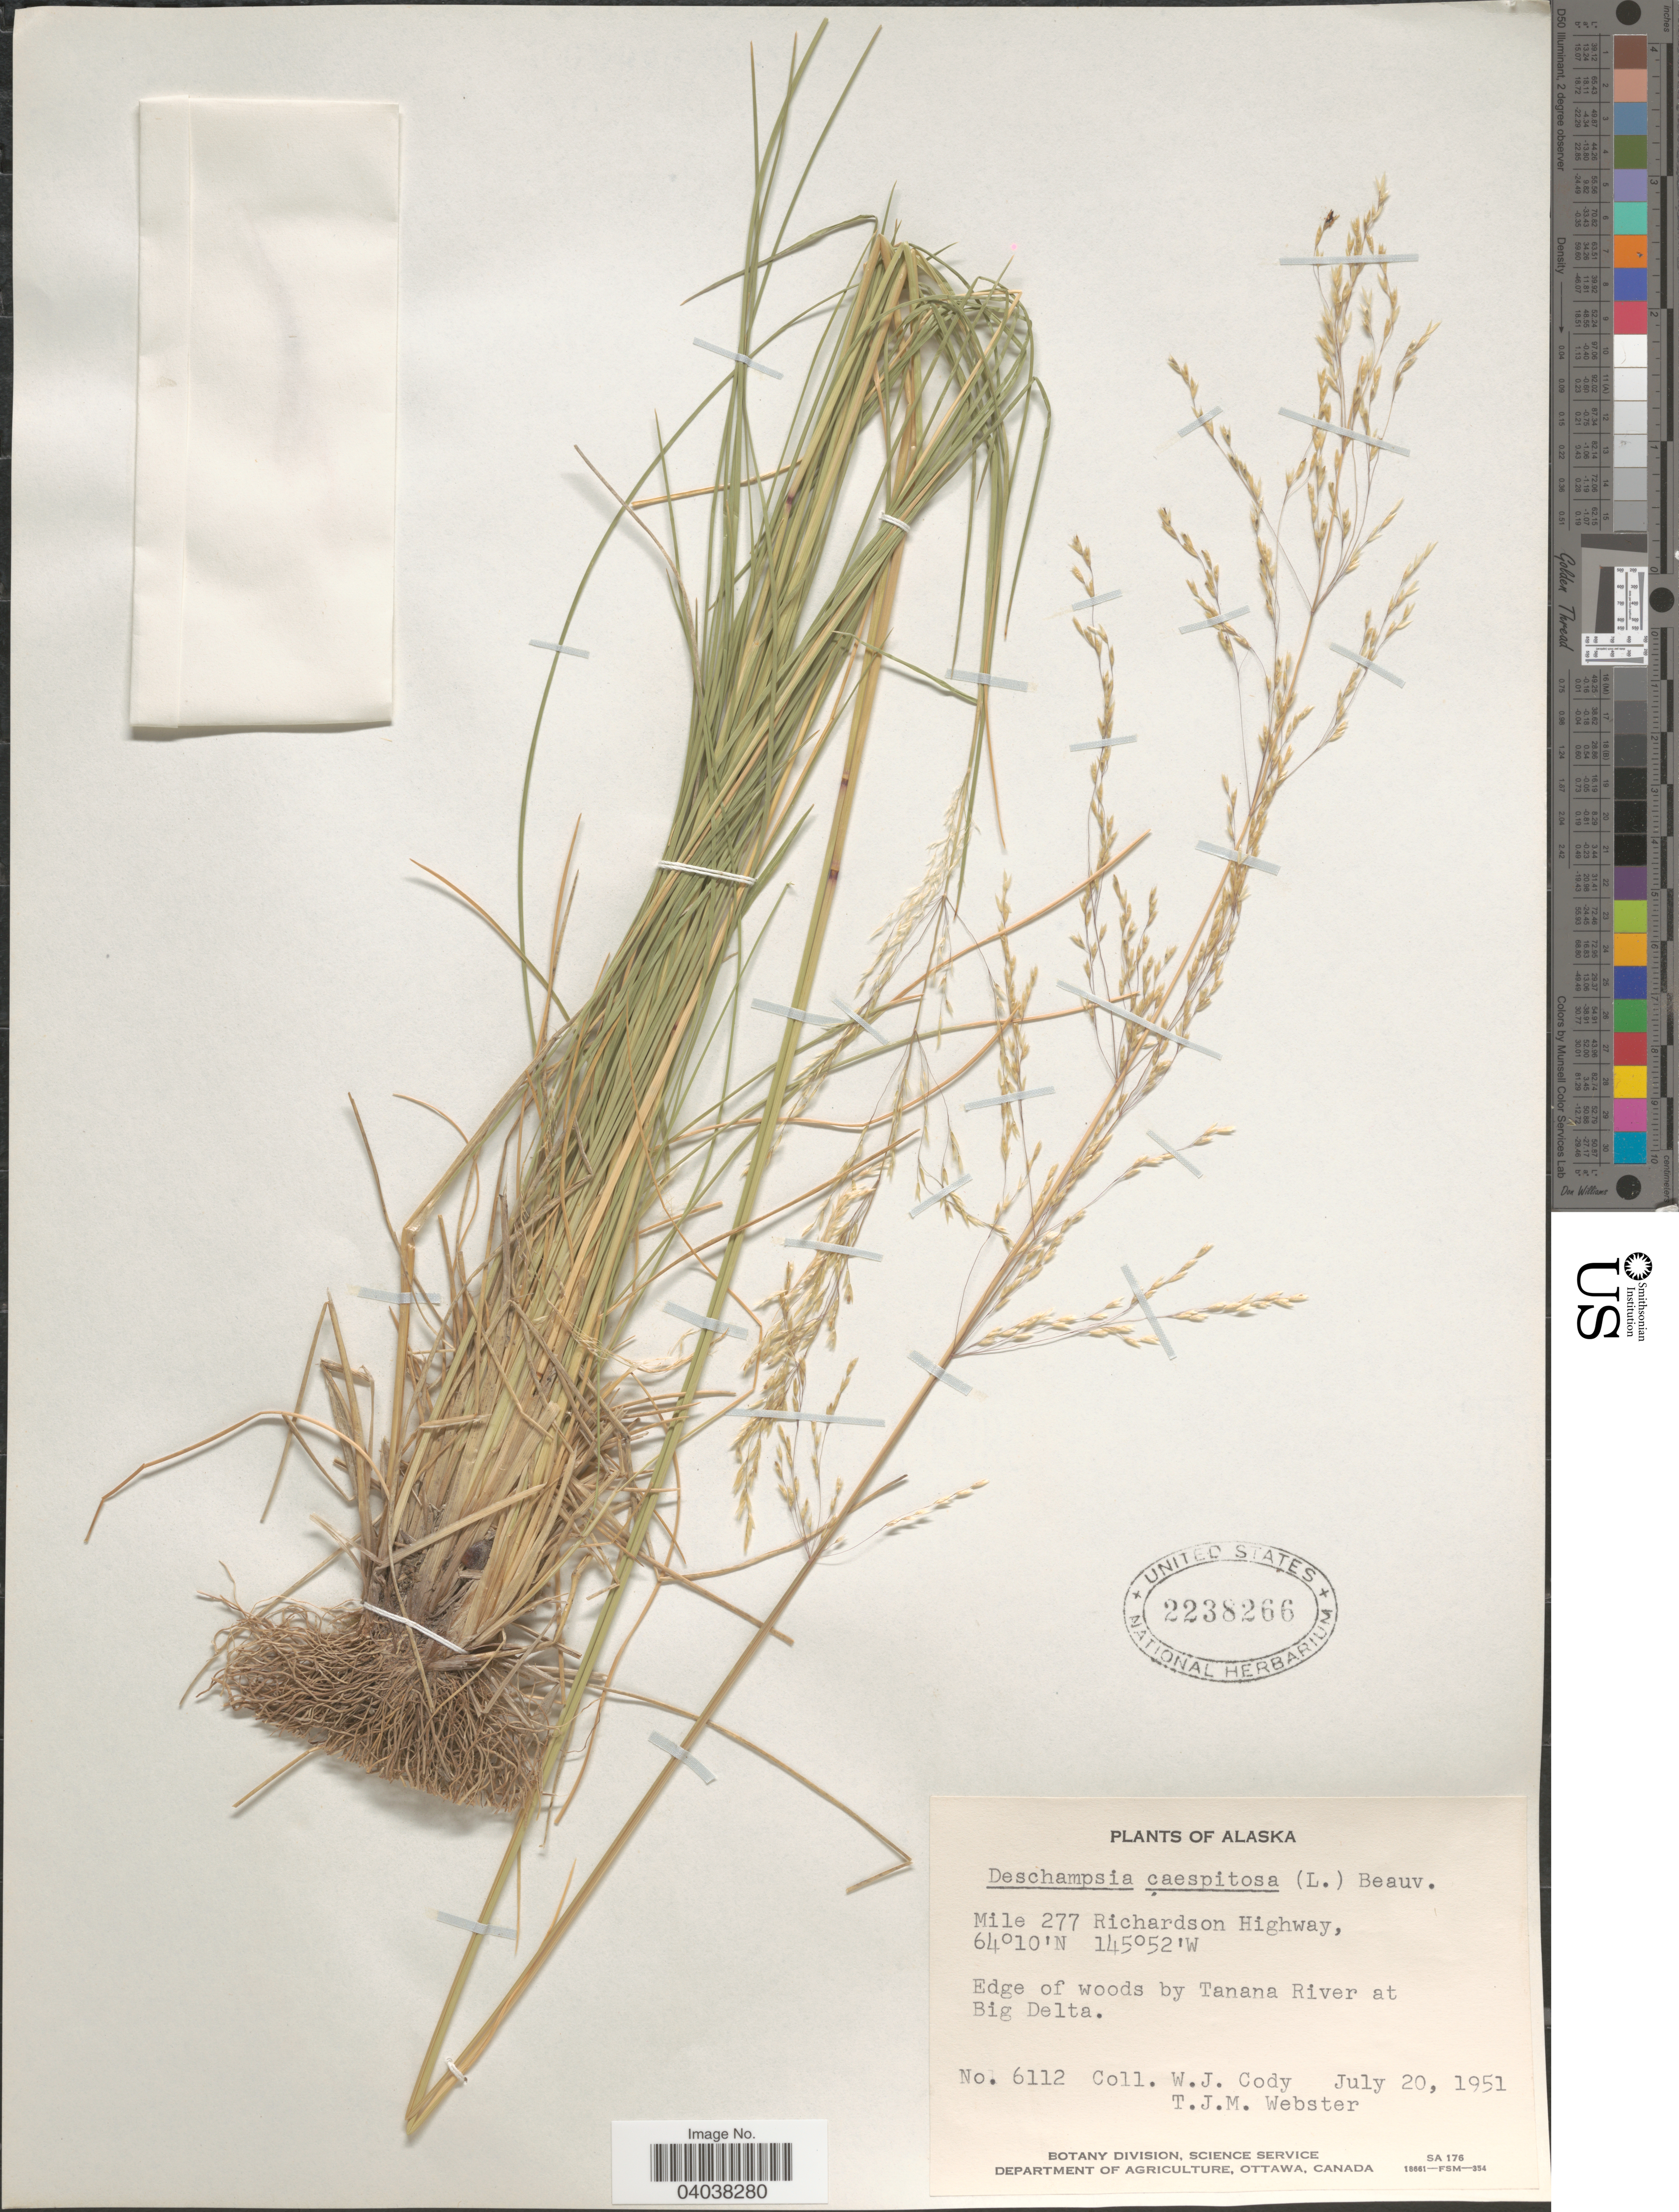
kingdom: Plantae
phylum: Tracheophyta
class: Liliopsida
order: Poales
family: Poaceae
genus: Deschampsia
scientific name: Deschampsia cespitosa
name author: (L.) P. Beauv.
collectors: W. Cody & T. J. Webster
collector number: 6112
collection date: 1951-07-20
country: United States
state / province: Alaska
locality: Mile 277 Richardson Highway. Edge of woods by Tanana River at Big Delta.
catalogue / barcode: US 2238266